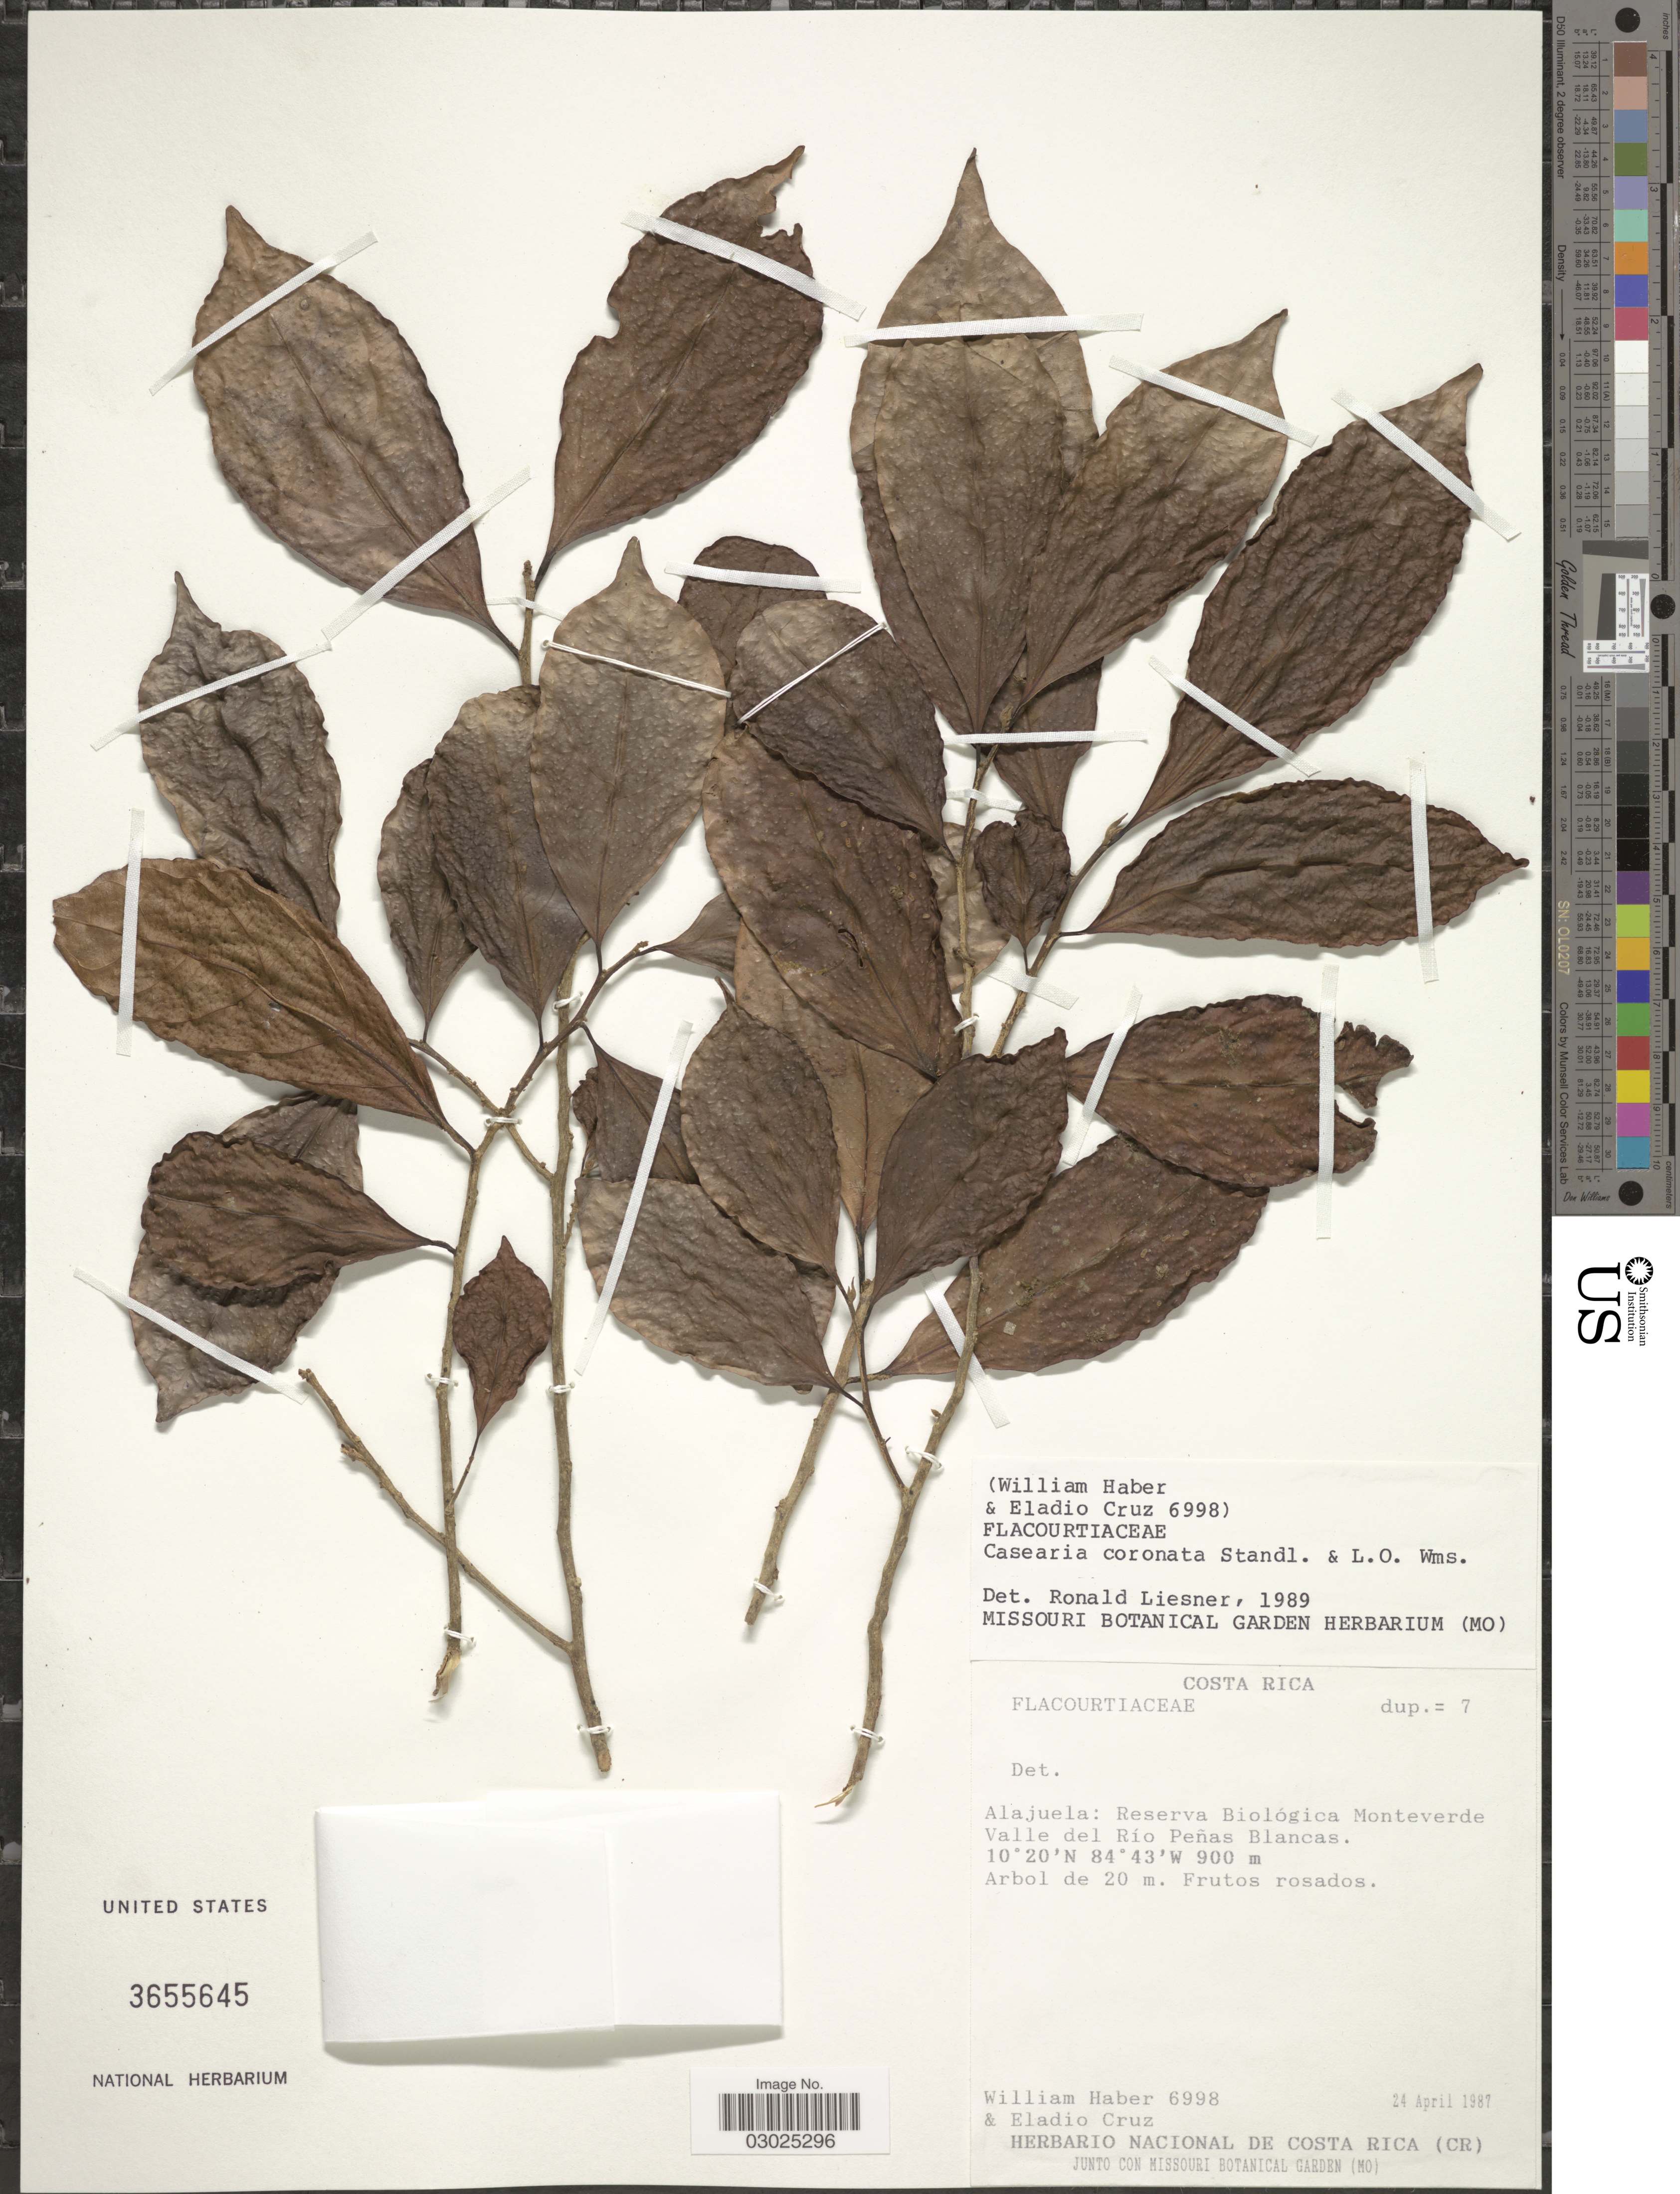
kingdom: Plantae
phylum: Tracheophyta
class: Magnoliopsida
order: Malpighiales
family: Salicaceae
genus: Casearia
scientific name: Casearia coronata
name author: L.O. Williams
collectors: W. Haber & E. Cruz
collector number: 6998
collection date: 1987-04-24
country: Costa Rica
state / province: Alajuela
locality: Reserva Biológica Monteverde Valle del Río Peñas Blancas.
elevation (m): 900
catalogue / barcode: US 3655645